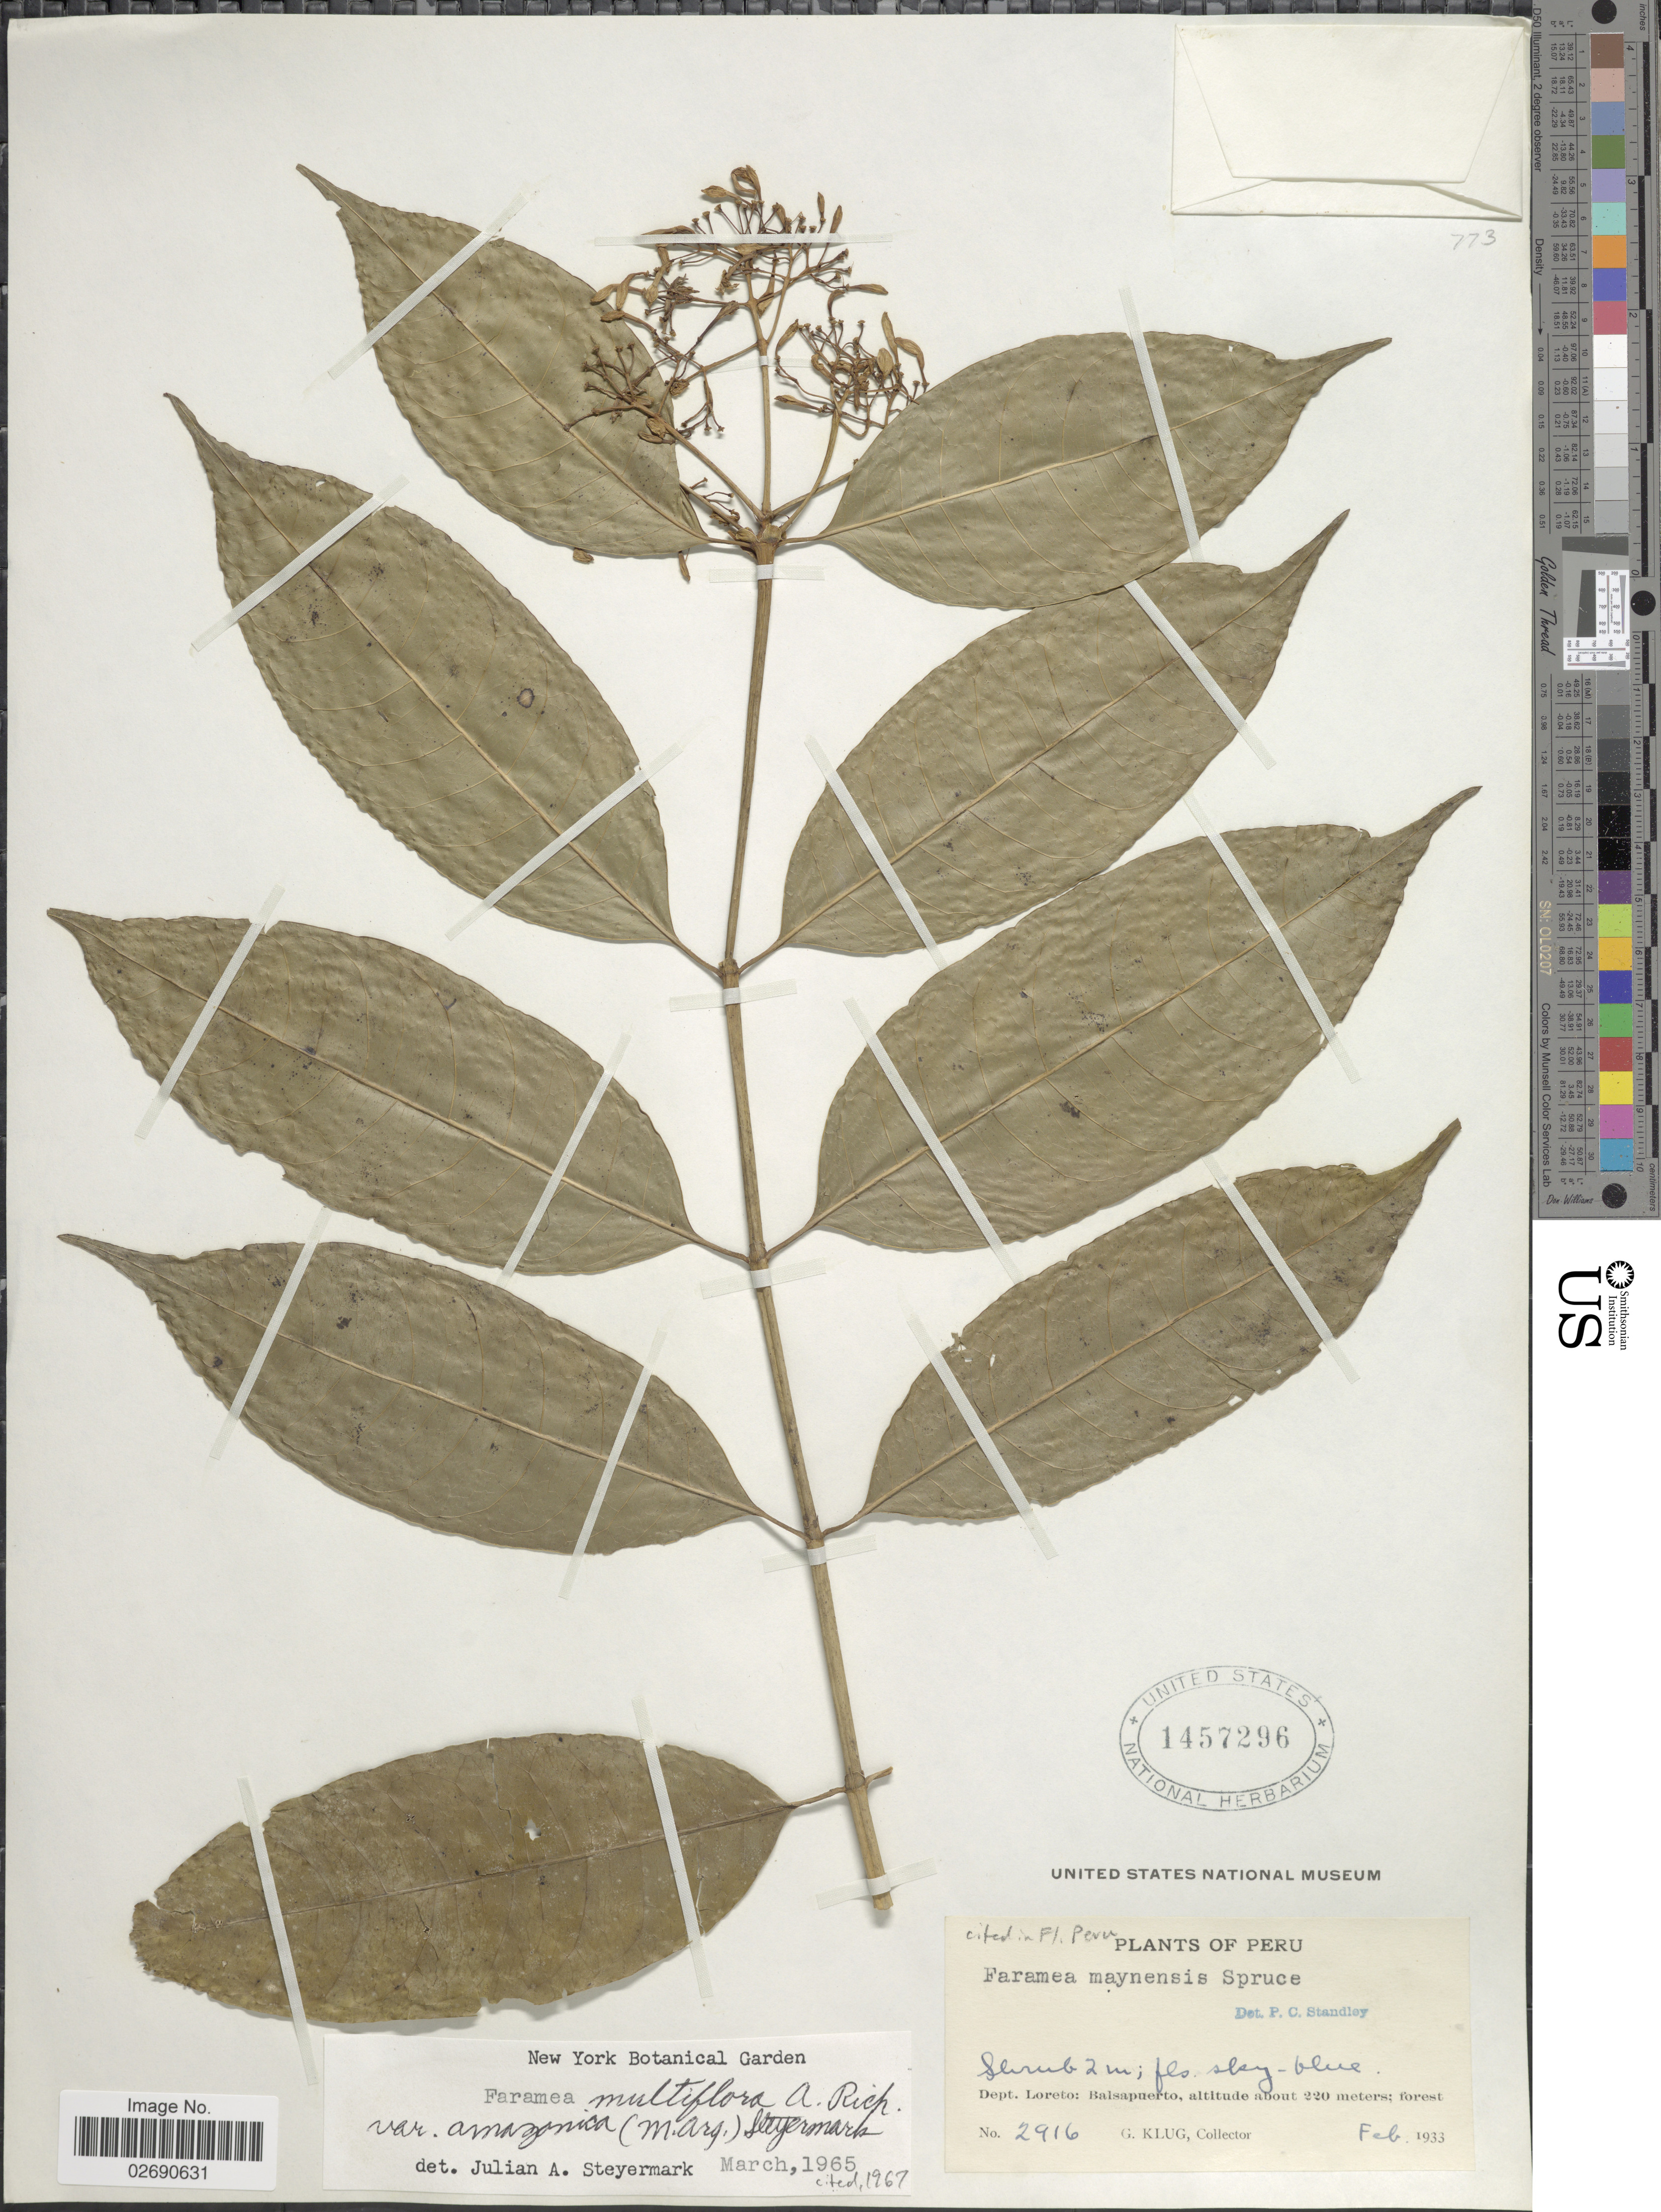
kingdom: Plantae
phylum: Tracheophyta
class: Magnoliopsida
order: Gentianales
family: Rubiaceae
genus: Faramea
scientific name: Faramea multiflora var. amazonica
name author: (Müll. Arg.) Steyerm.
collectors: G. Klug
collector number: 2916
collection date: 1933-02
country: Peru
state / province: Loreto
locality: Dept. Loreto: Balsapuerto; forest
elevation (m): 220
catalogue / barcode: US 1457296